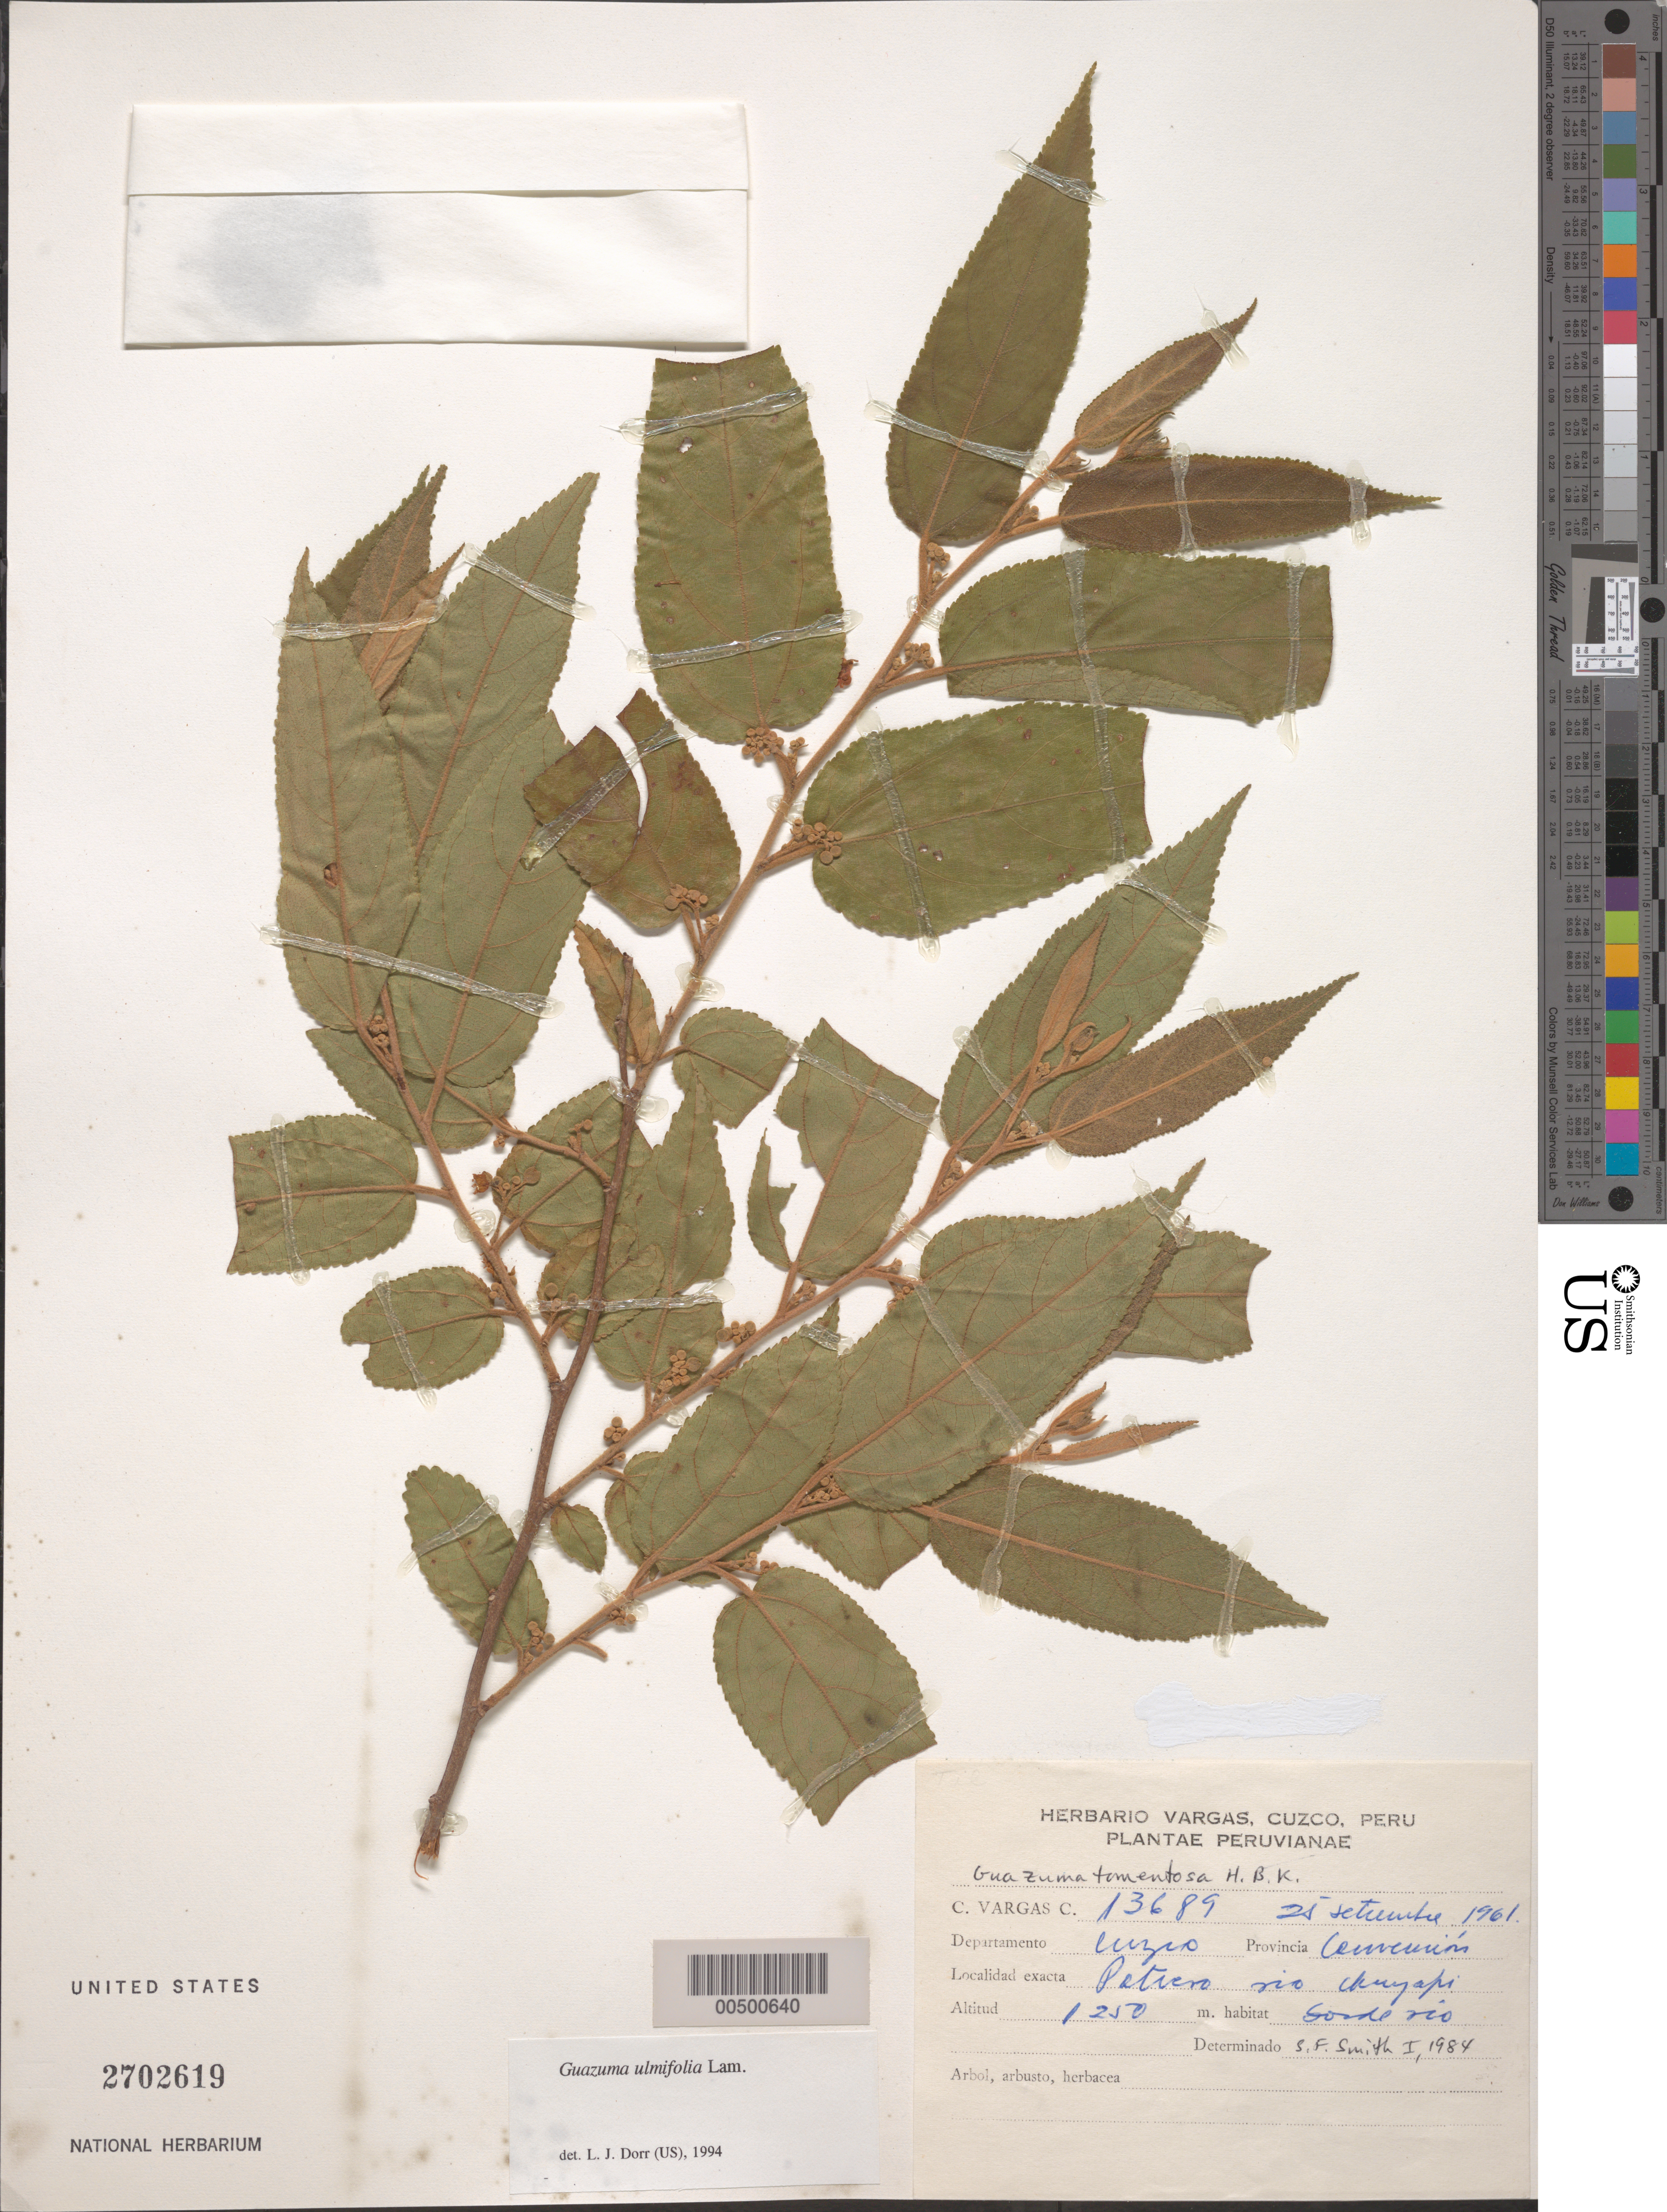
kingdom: Plantae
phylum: Tracheophyta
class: Magnoliopsida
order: Malvales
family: Malvaceae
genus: Guazuma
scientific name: Guazuma ulmifolia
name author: Lam.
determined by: Dorr, L. J., (BOT), Smithsonian Institution - National Museum of Natural History (UNITED STATES)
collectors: C. Vargas Calderón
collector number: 13689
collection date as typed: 25 Sep 1961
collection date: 1961-09-25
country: Peru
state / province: Cusco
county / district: La Convención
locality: Potrero Río Chuyapi. (Convención Prov. = La Convención Prov.)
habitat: borde rio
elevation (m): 1250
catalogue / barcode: US 2702619